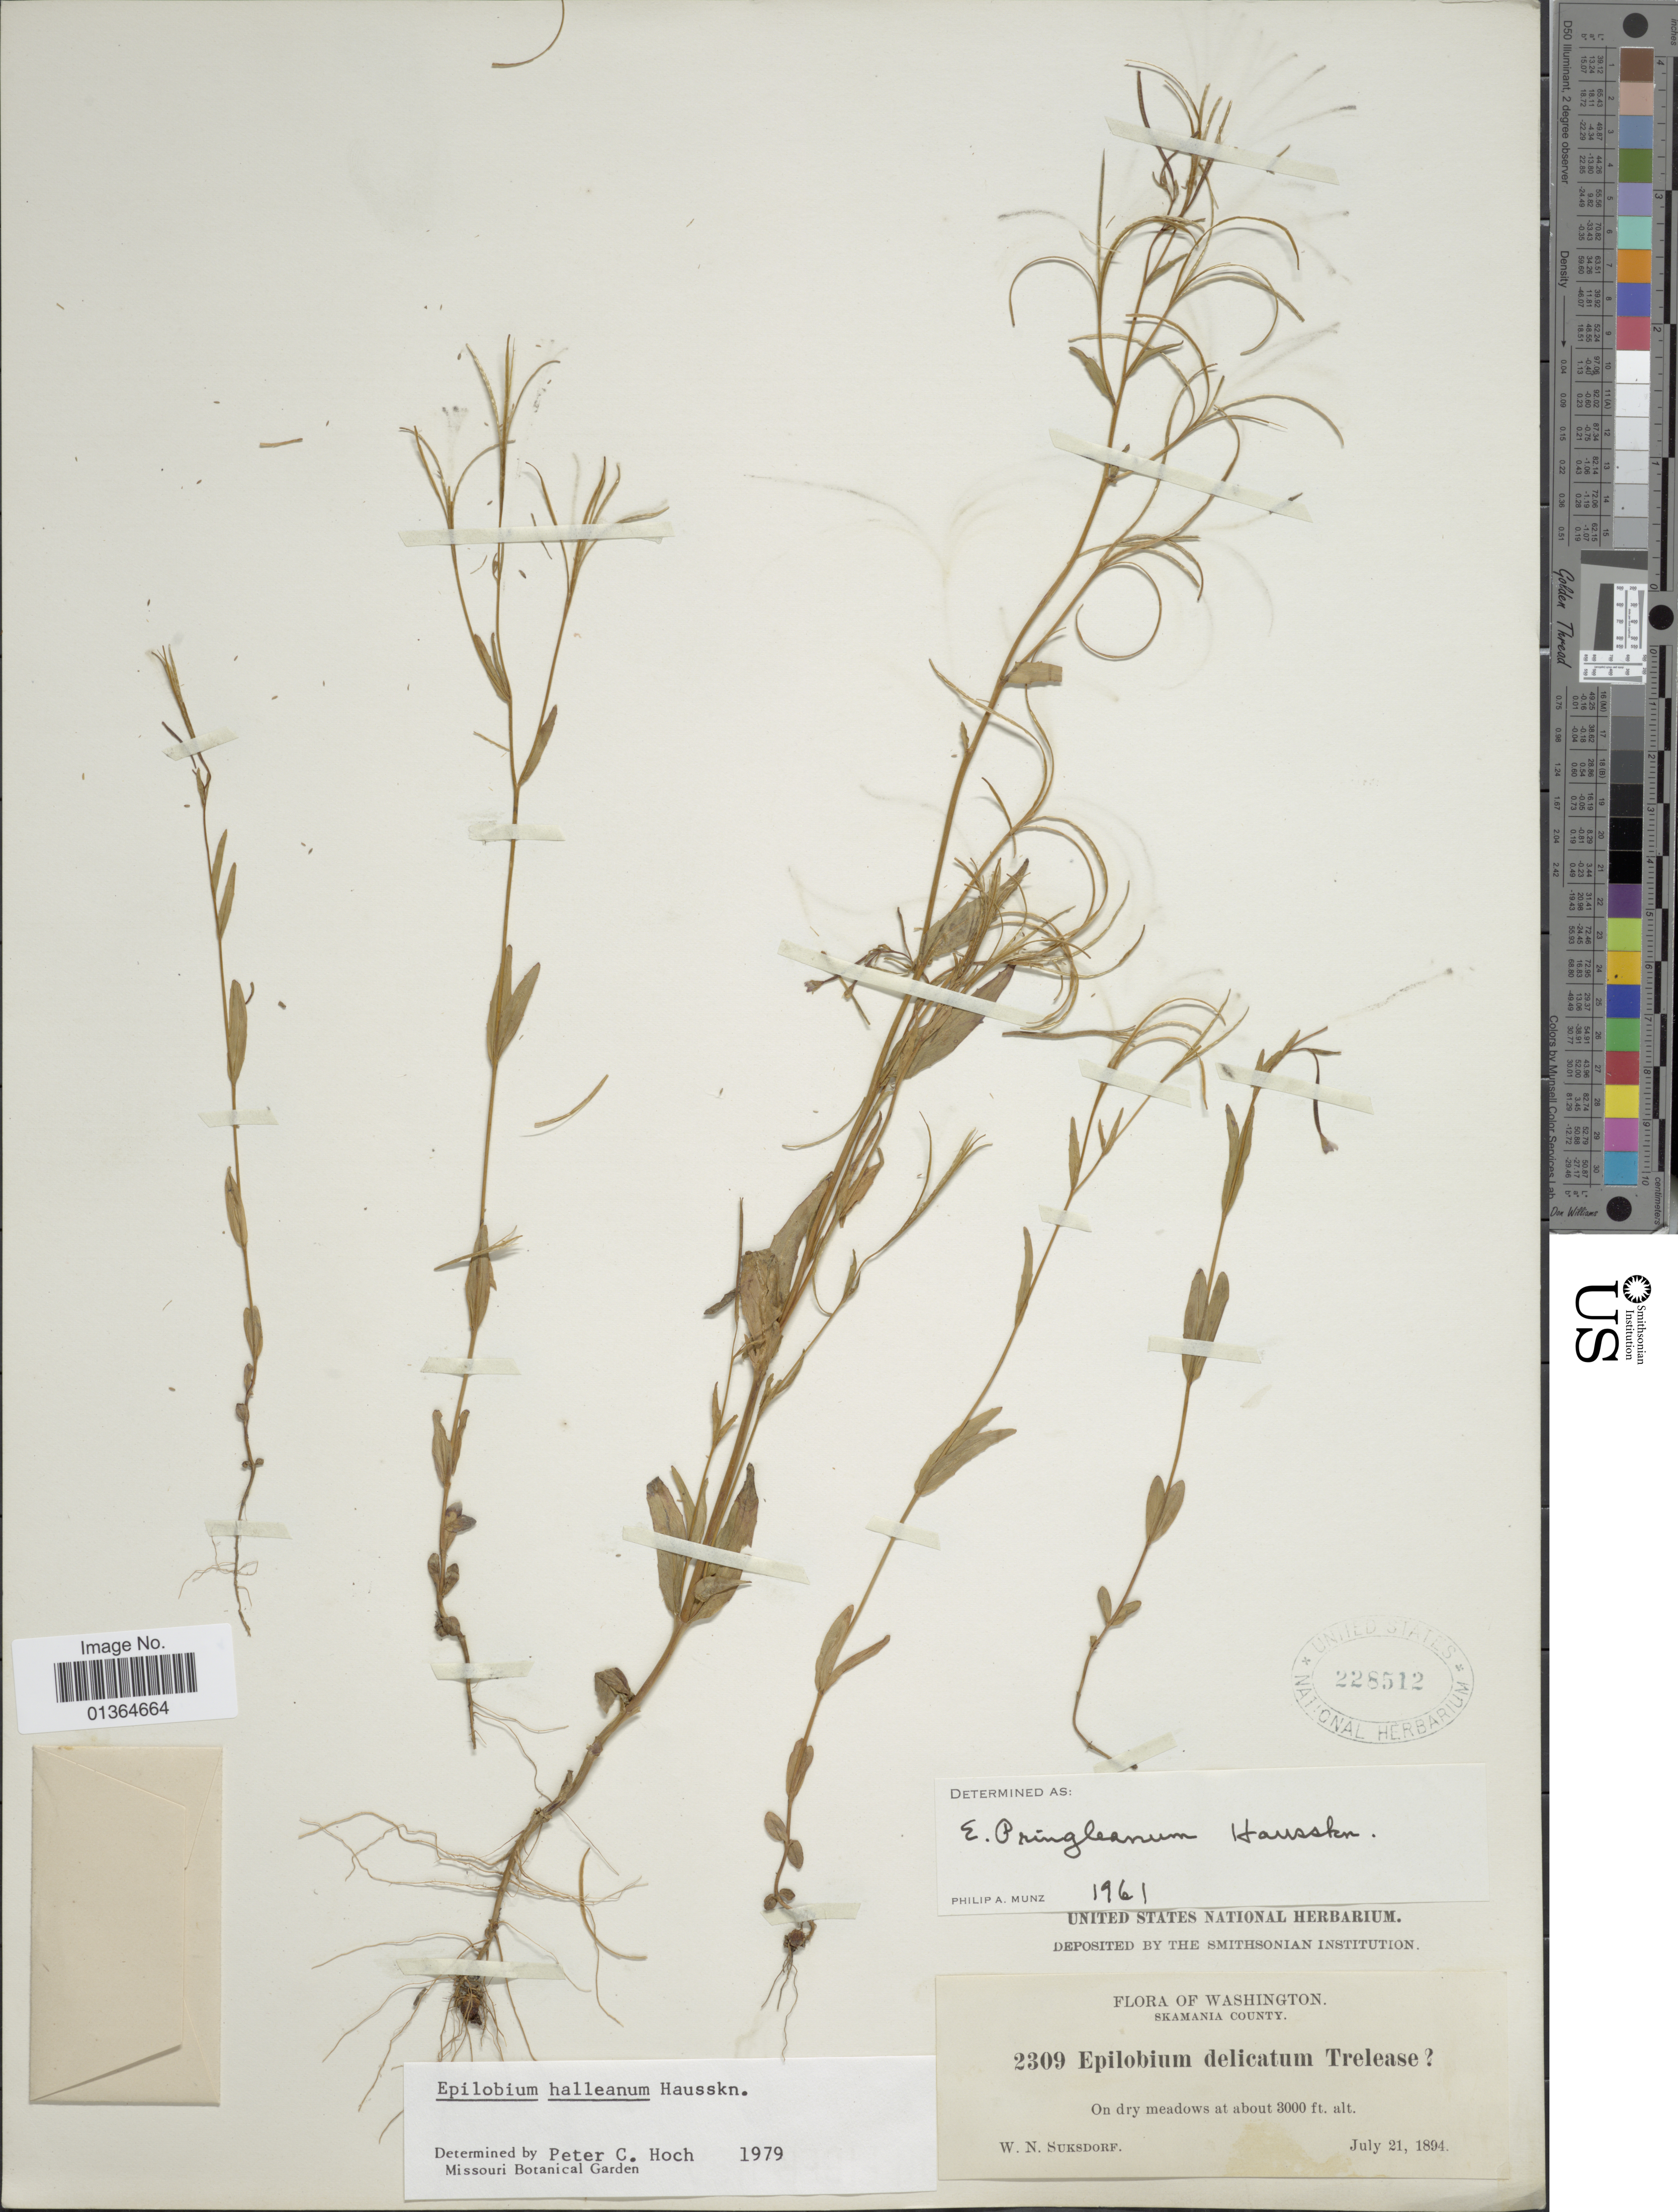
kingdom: Plantae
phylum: Tracheophyta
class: Magnoliopsida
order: Myrtales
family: Onagraceae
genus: Epilobium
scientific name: Epilobium hallianum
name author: Hausskn.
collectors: W. N. Suksdorf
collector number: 2309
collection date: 1894-07-21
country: United States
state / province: Washington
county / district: Skamania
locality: Skamania County.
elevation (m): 914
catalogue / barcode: US 228512